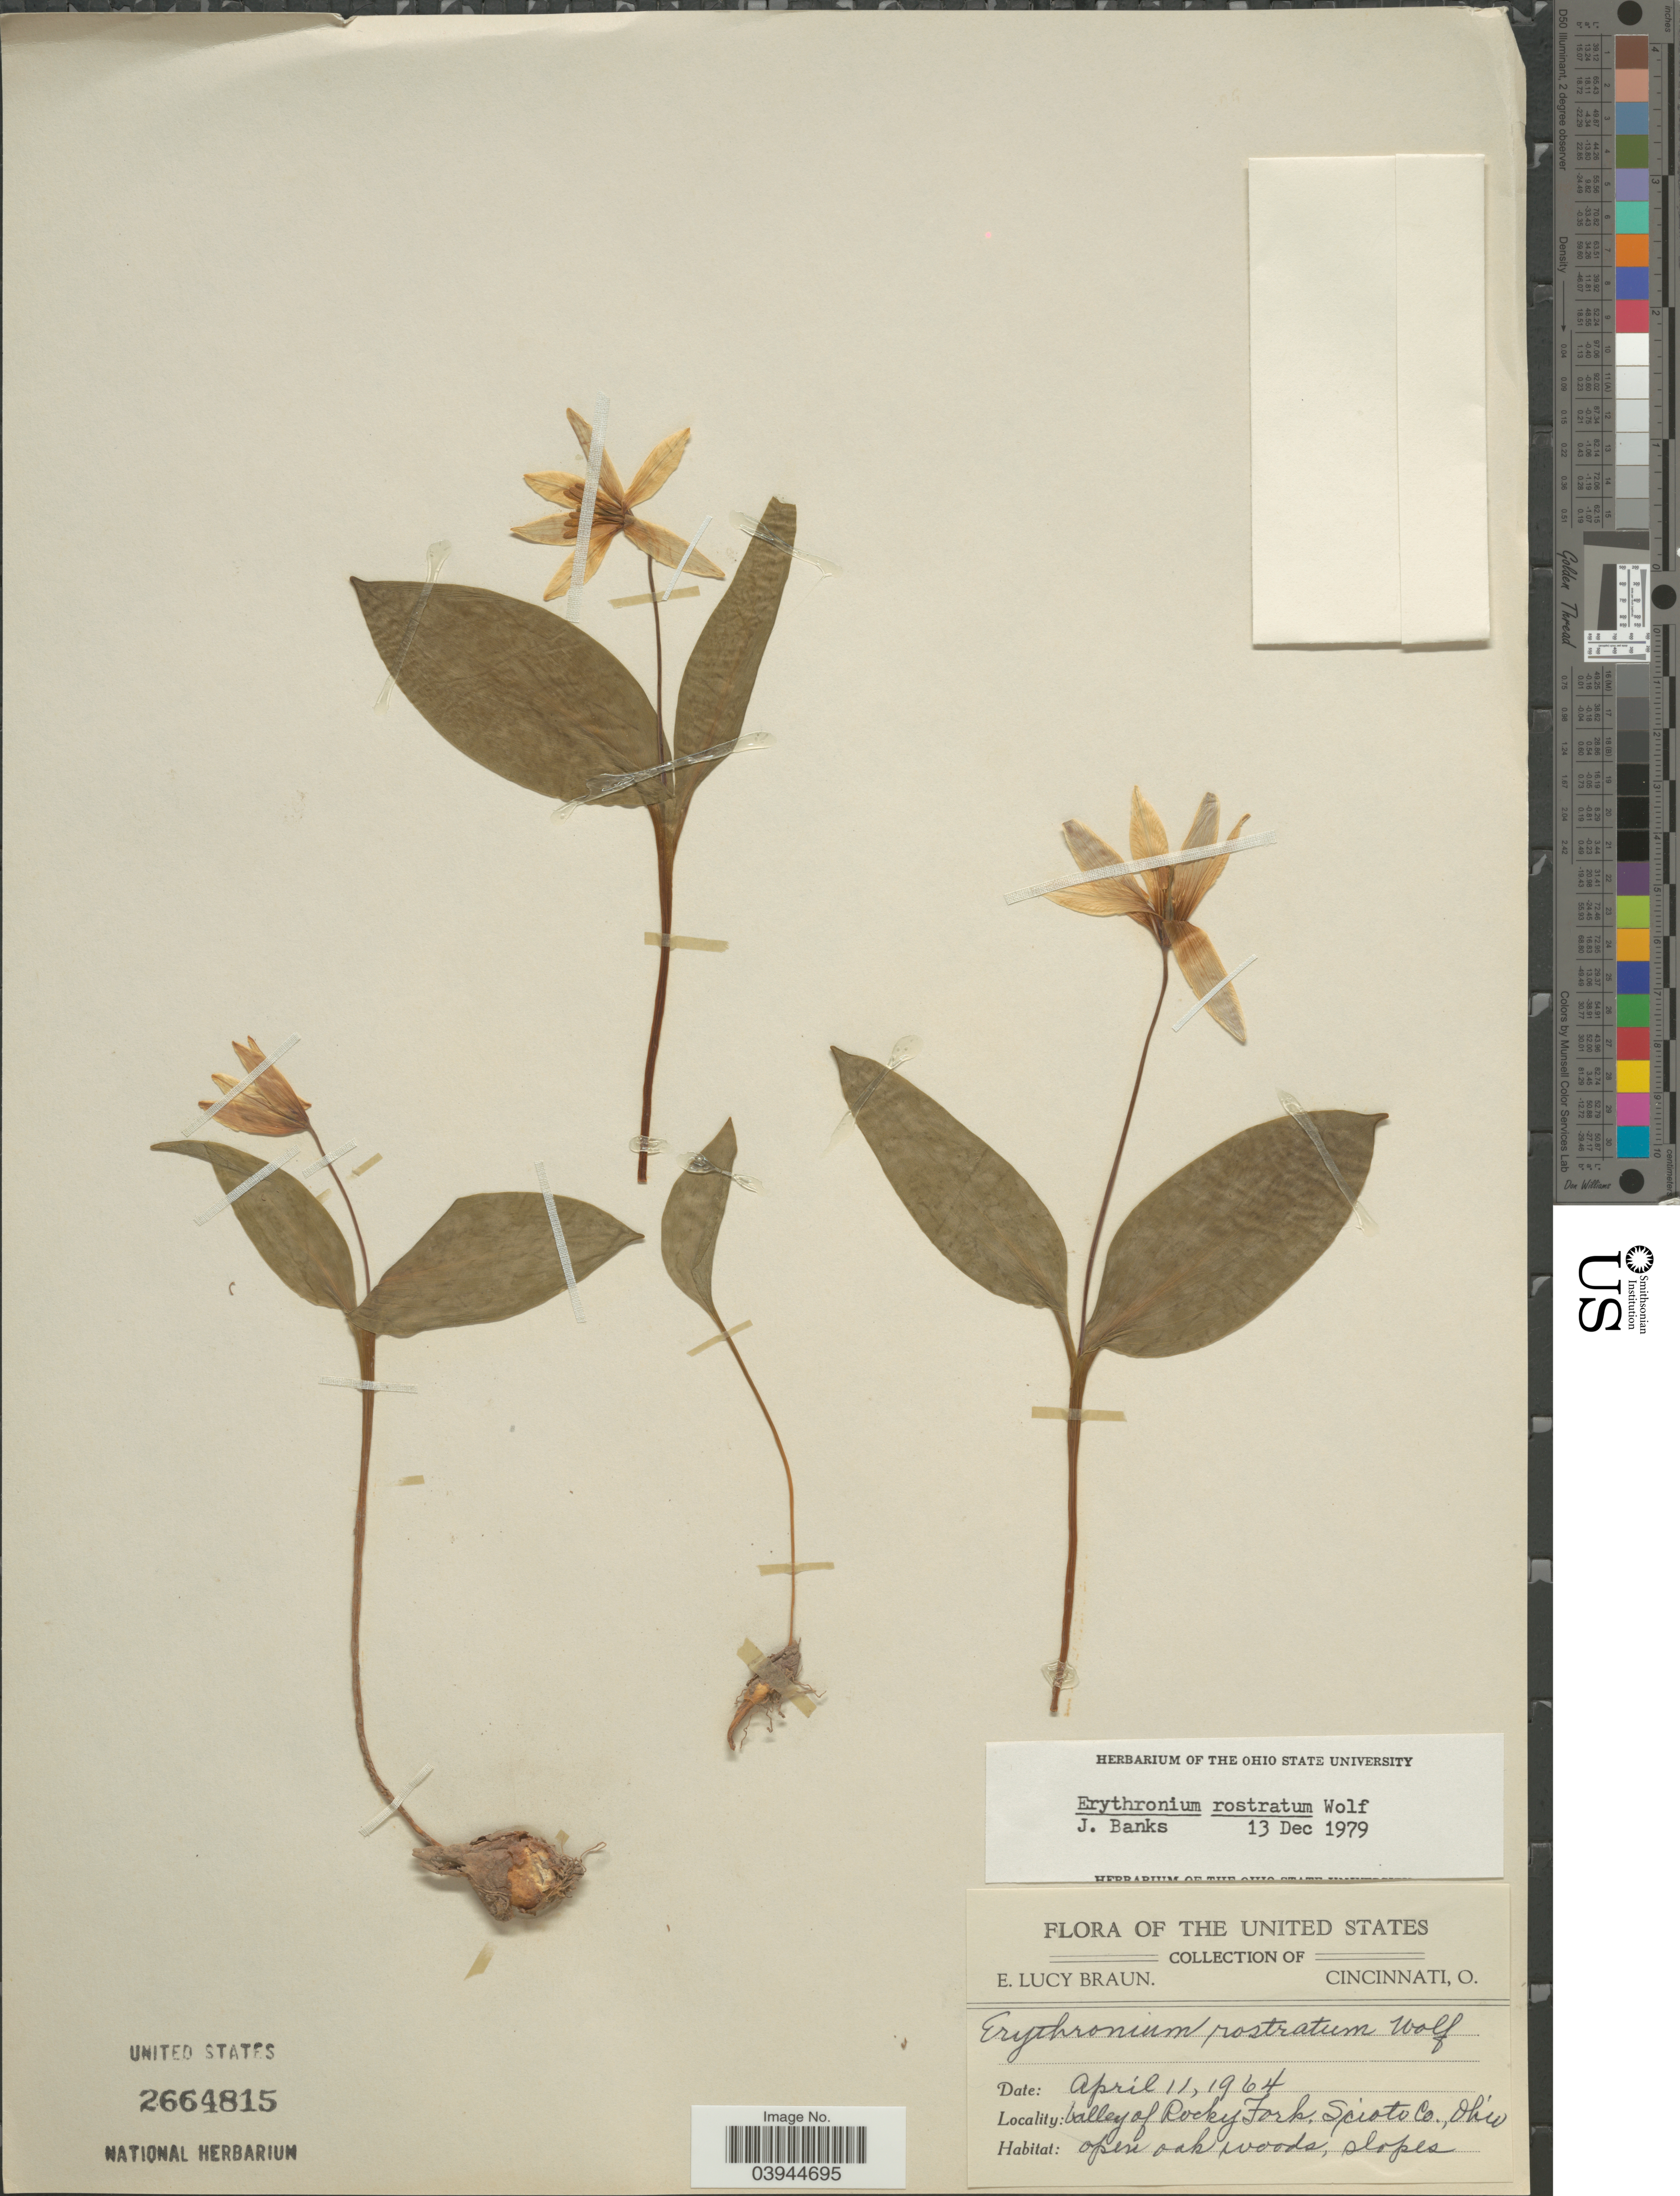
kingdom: Plantae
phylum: Tracheophyta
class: Liliopsida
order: Liliales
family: Liliaceae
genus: Erythronium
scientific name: Erythronium rostratum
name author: W. Wolf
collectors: E. L. Braun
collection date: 1964-04-11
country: United States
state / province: Ohio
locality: Valley of Rocky Fork, Scioto Co.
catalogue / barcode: US 2664815